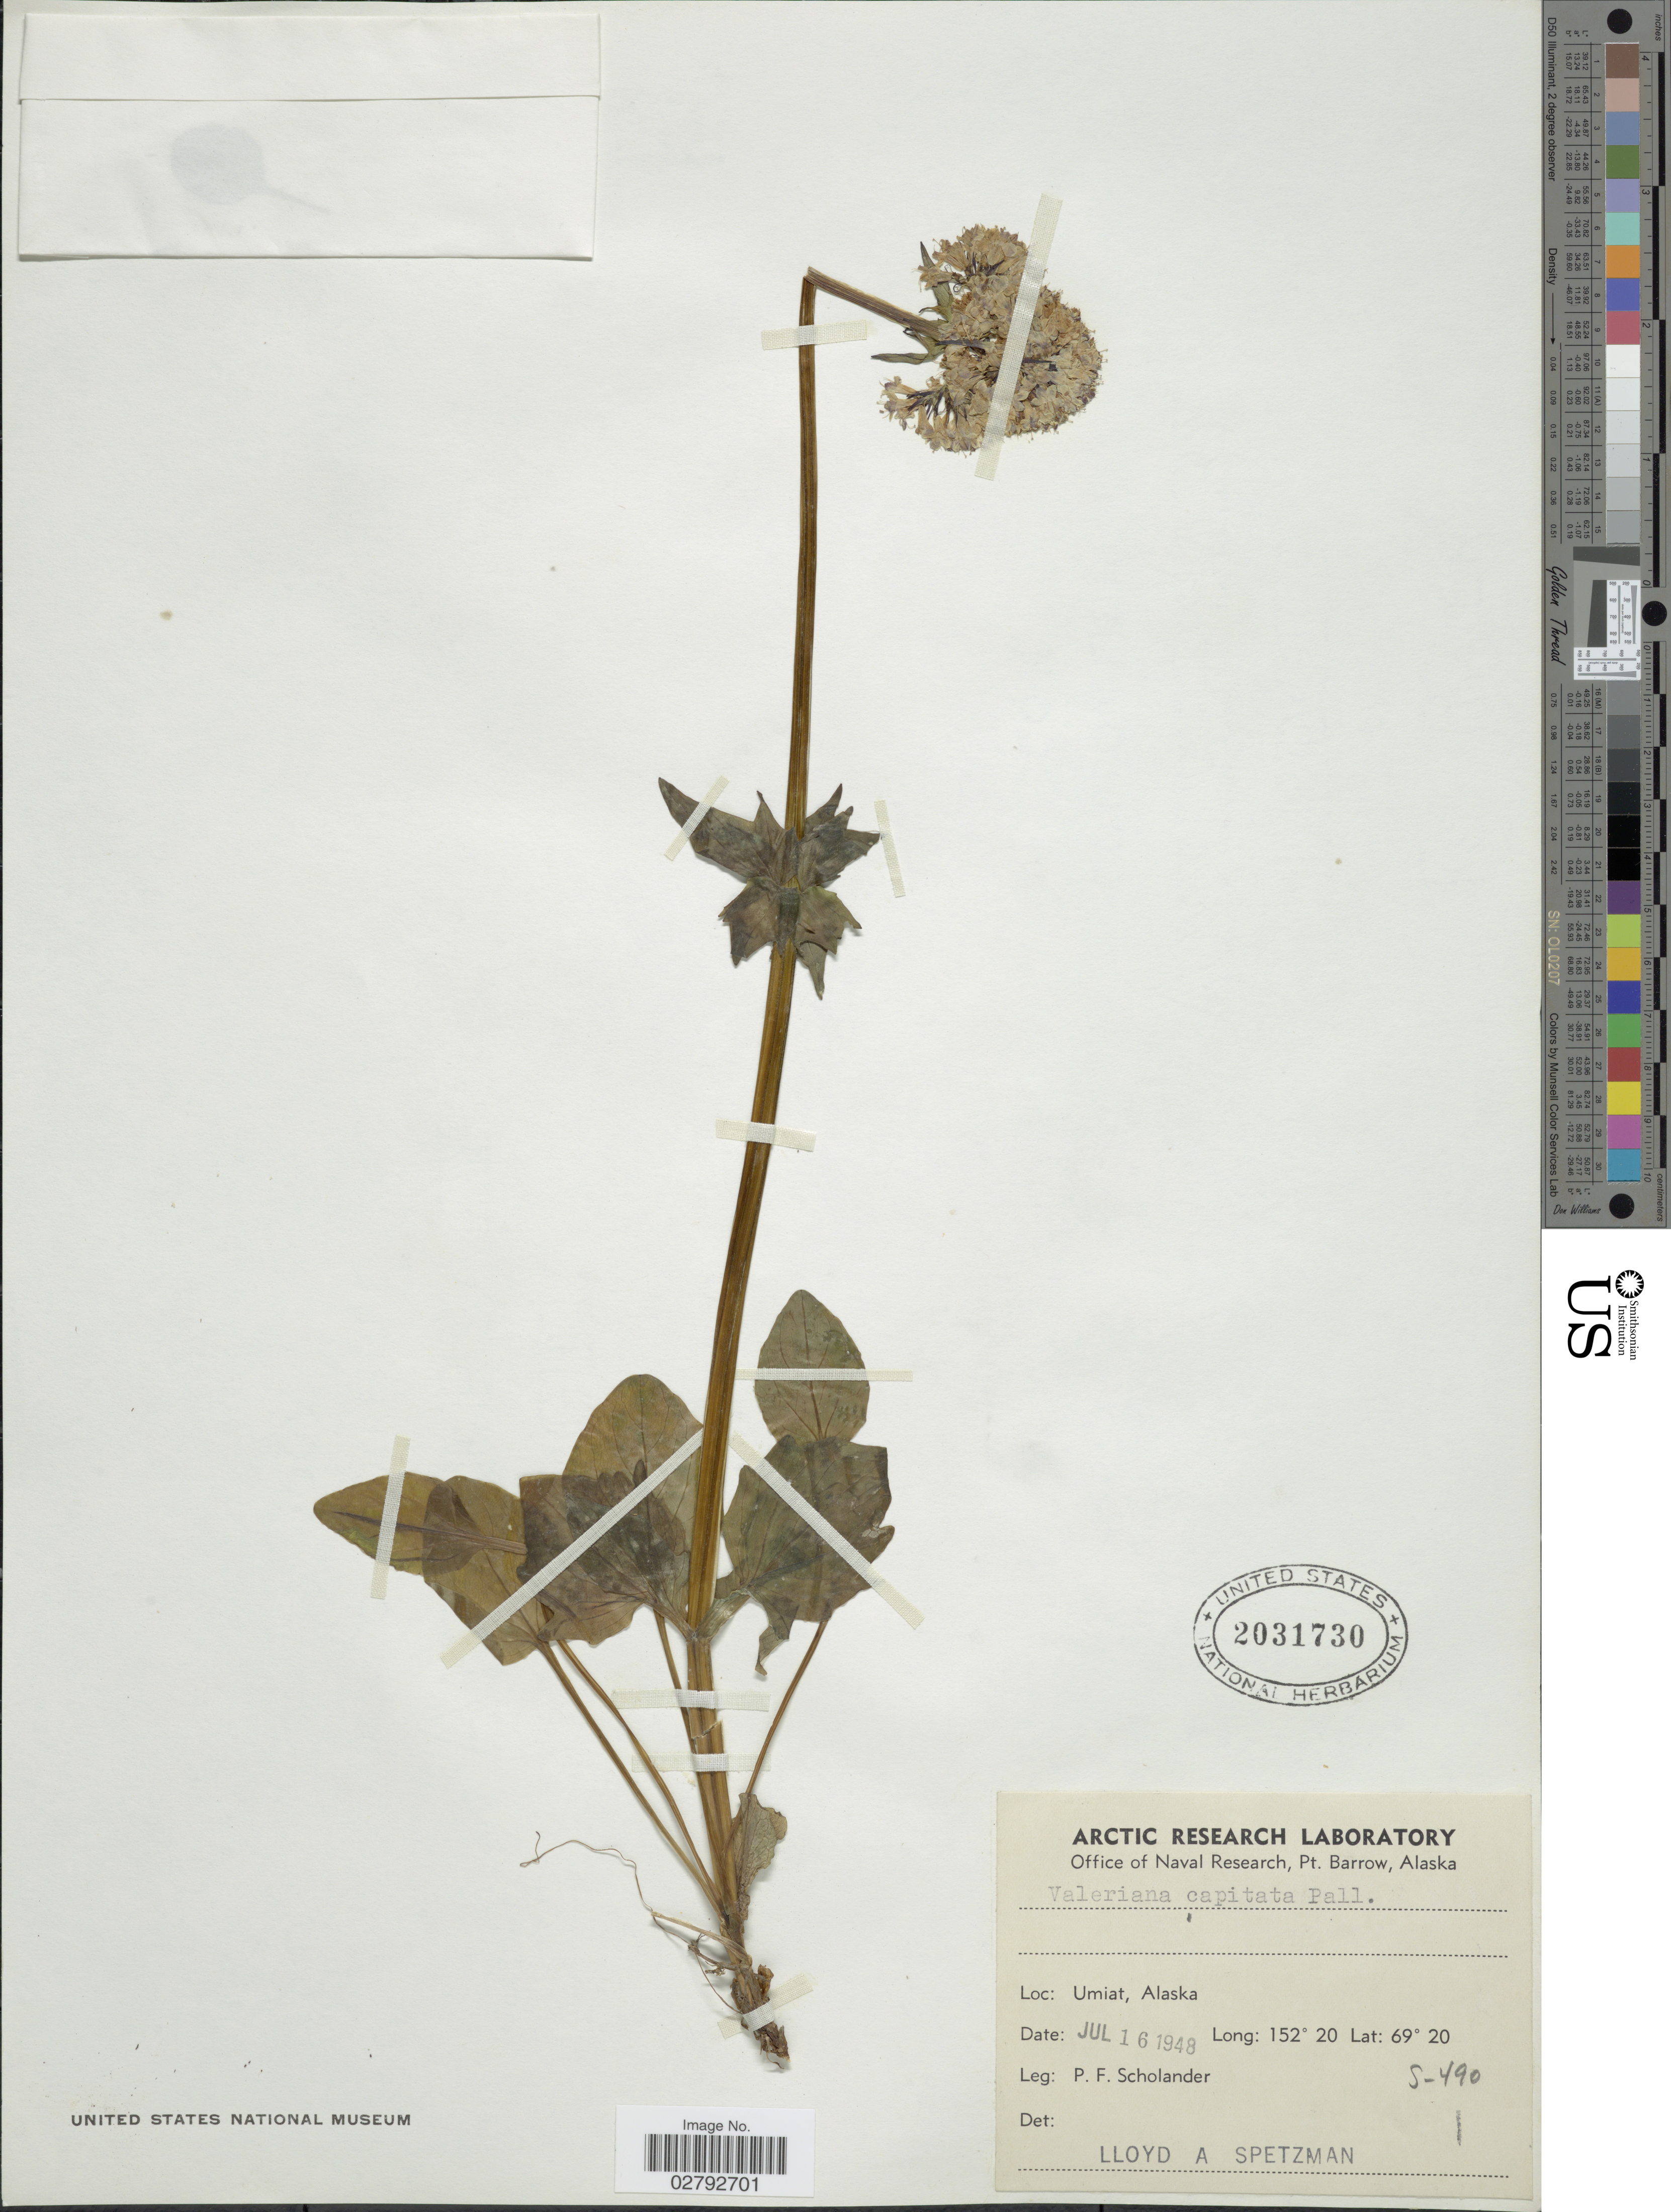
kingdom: Plantae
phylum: Tracheophyta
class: Magnoliopsida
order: Dipsacales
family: Caprifoliaceae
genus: Valeriana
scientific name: Valeriana capitata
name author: Link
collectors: P. Scholander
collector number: S-490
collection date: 1948-07-16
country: United States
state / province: Alaska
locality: Umiat.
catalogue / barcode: US 2031730